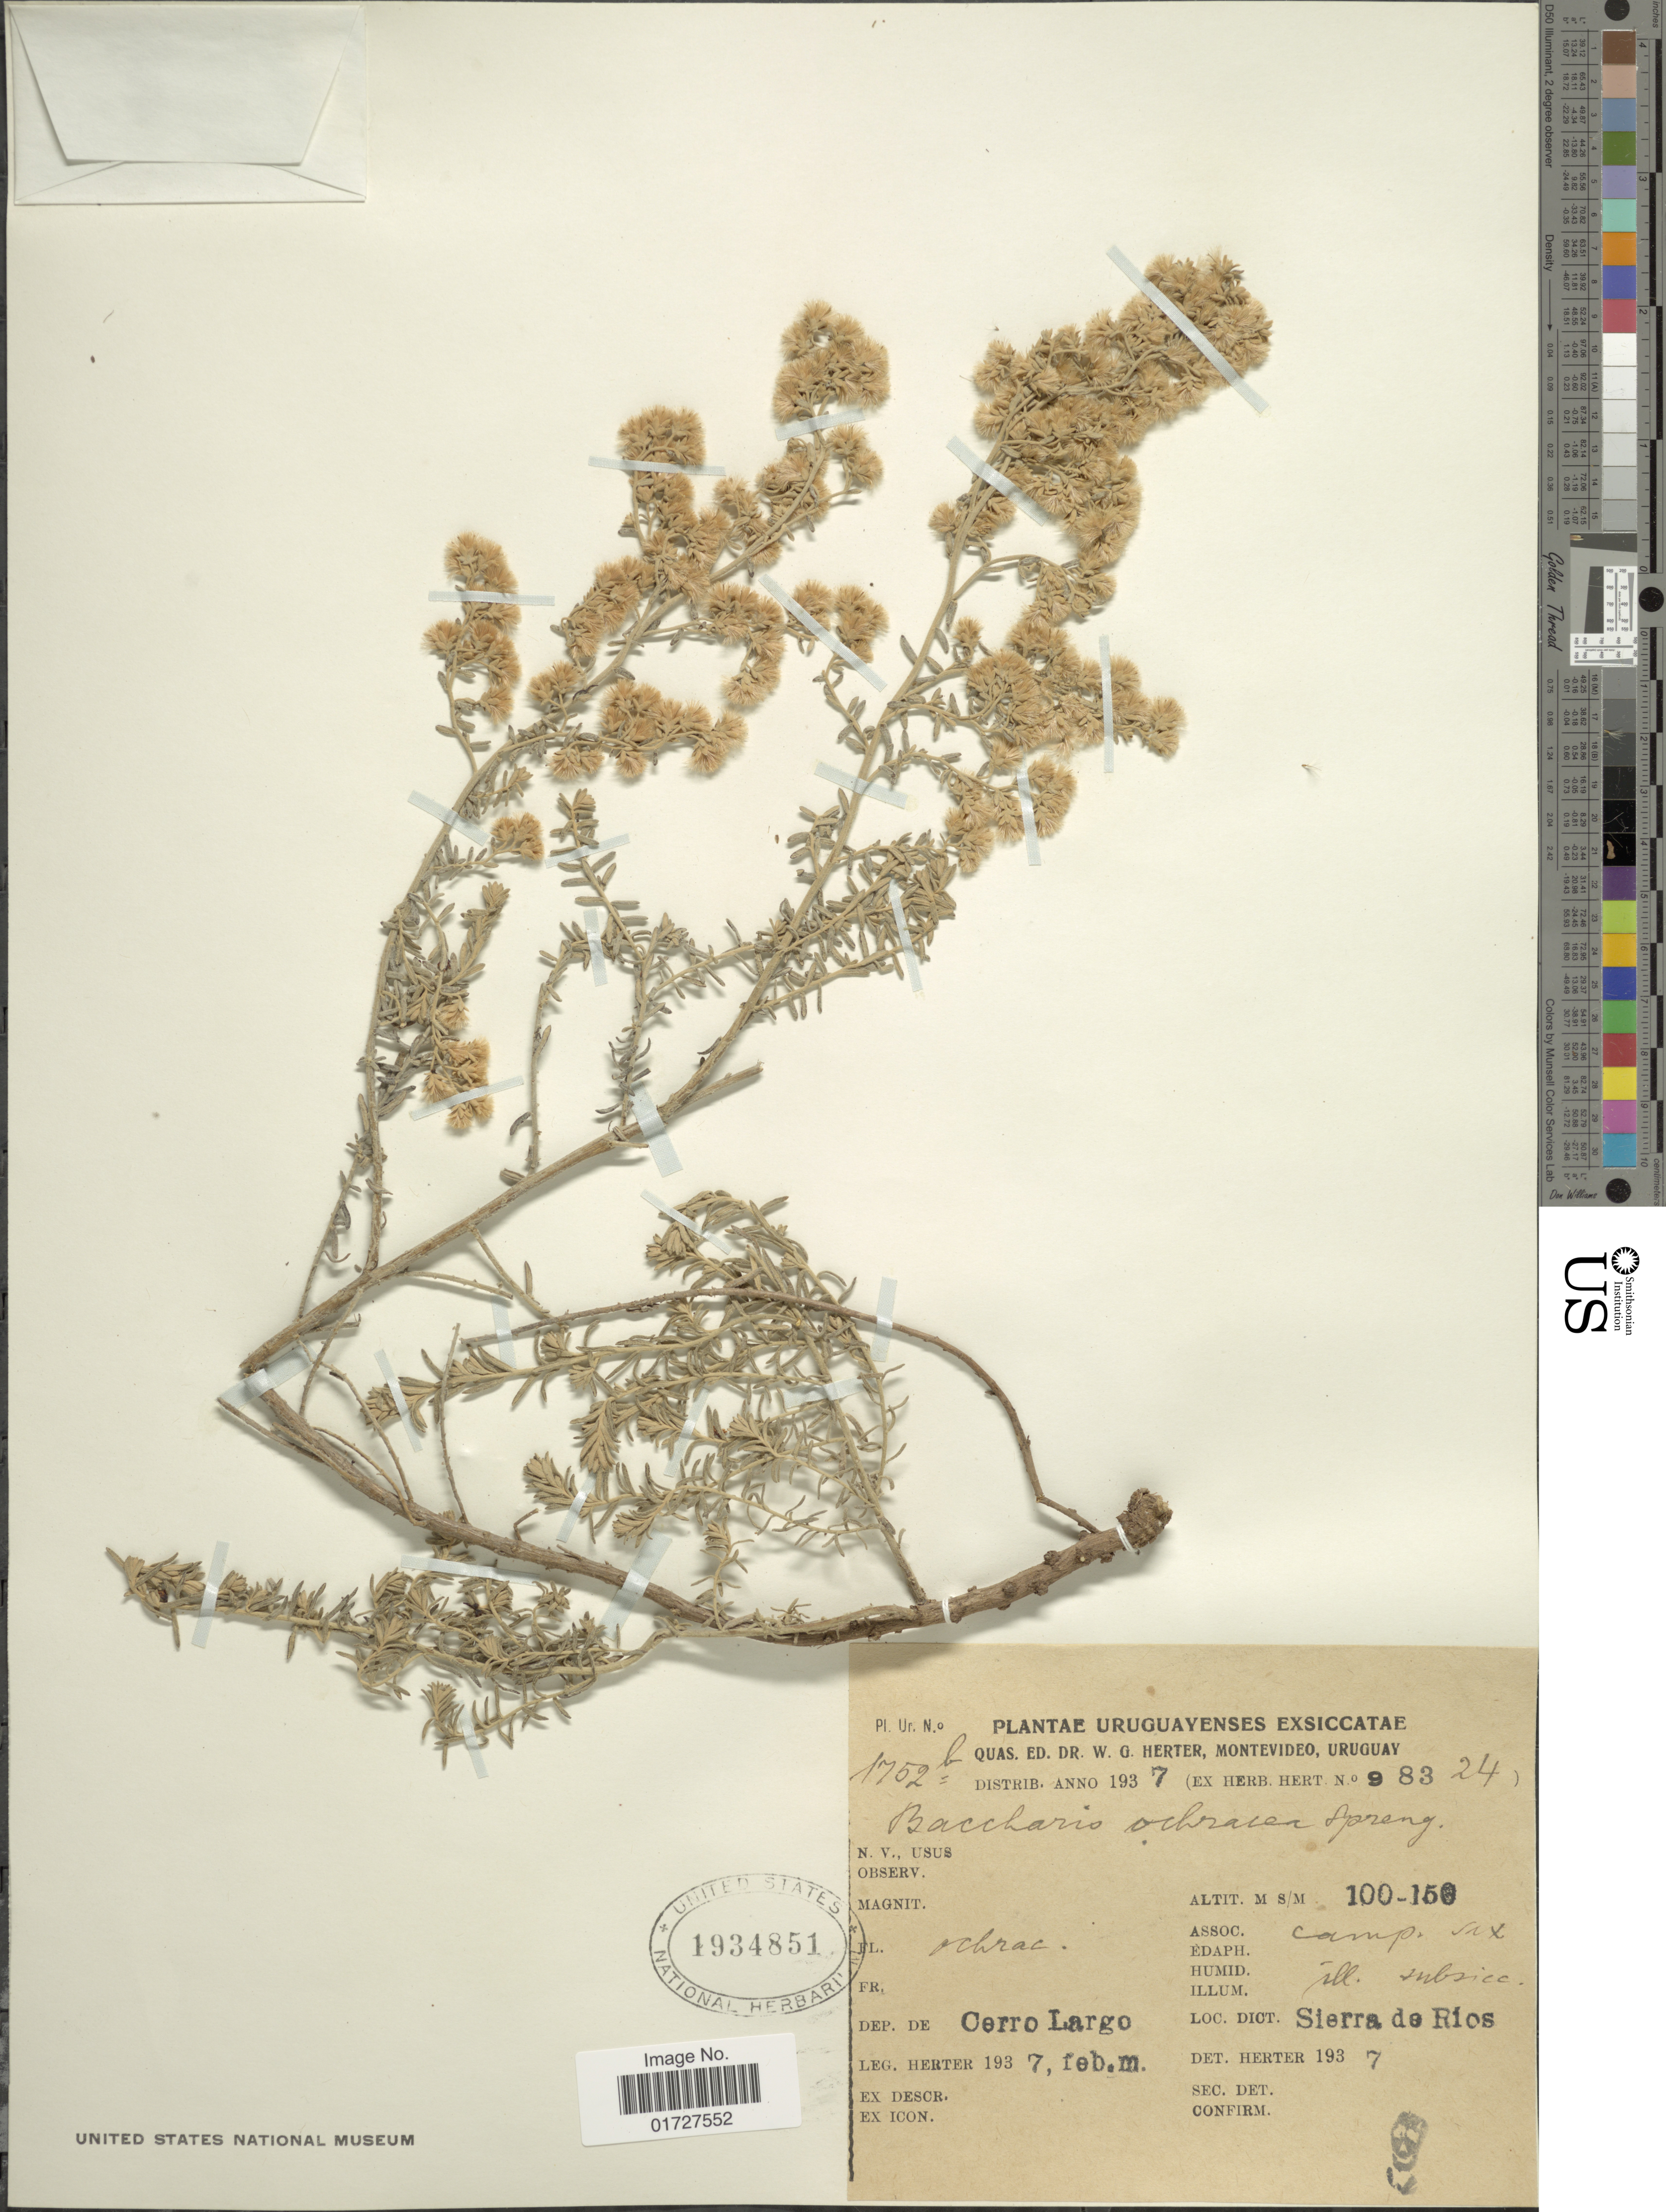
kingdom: Plantae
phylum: Tracheophyta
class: Magnoliopsida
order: Asterales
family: Asteraceae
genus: Baccharis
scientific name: Baccharis ochracea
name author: Spreng.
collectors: W. G. Herter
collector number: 98324?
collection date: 1937-02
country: Uruguay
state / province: Cerro Largo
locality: Sierra de Rios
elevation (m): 100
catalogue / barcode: US 1934851